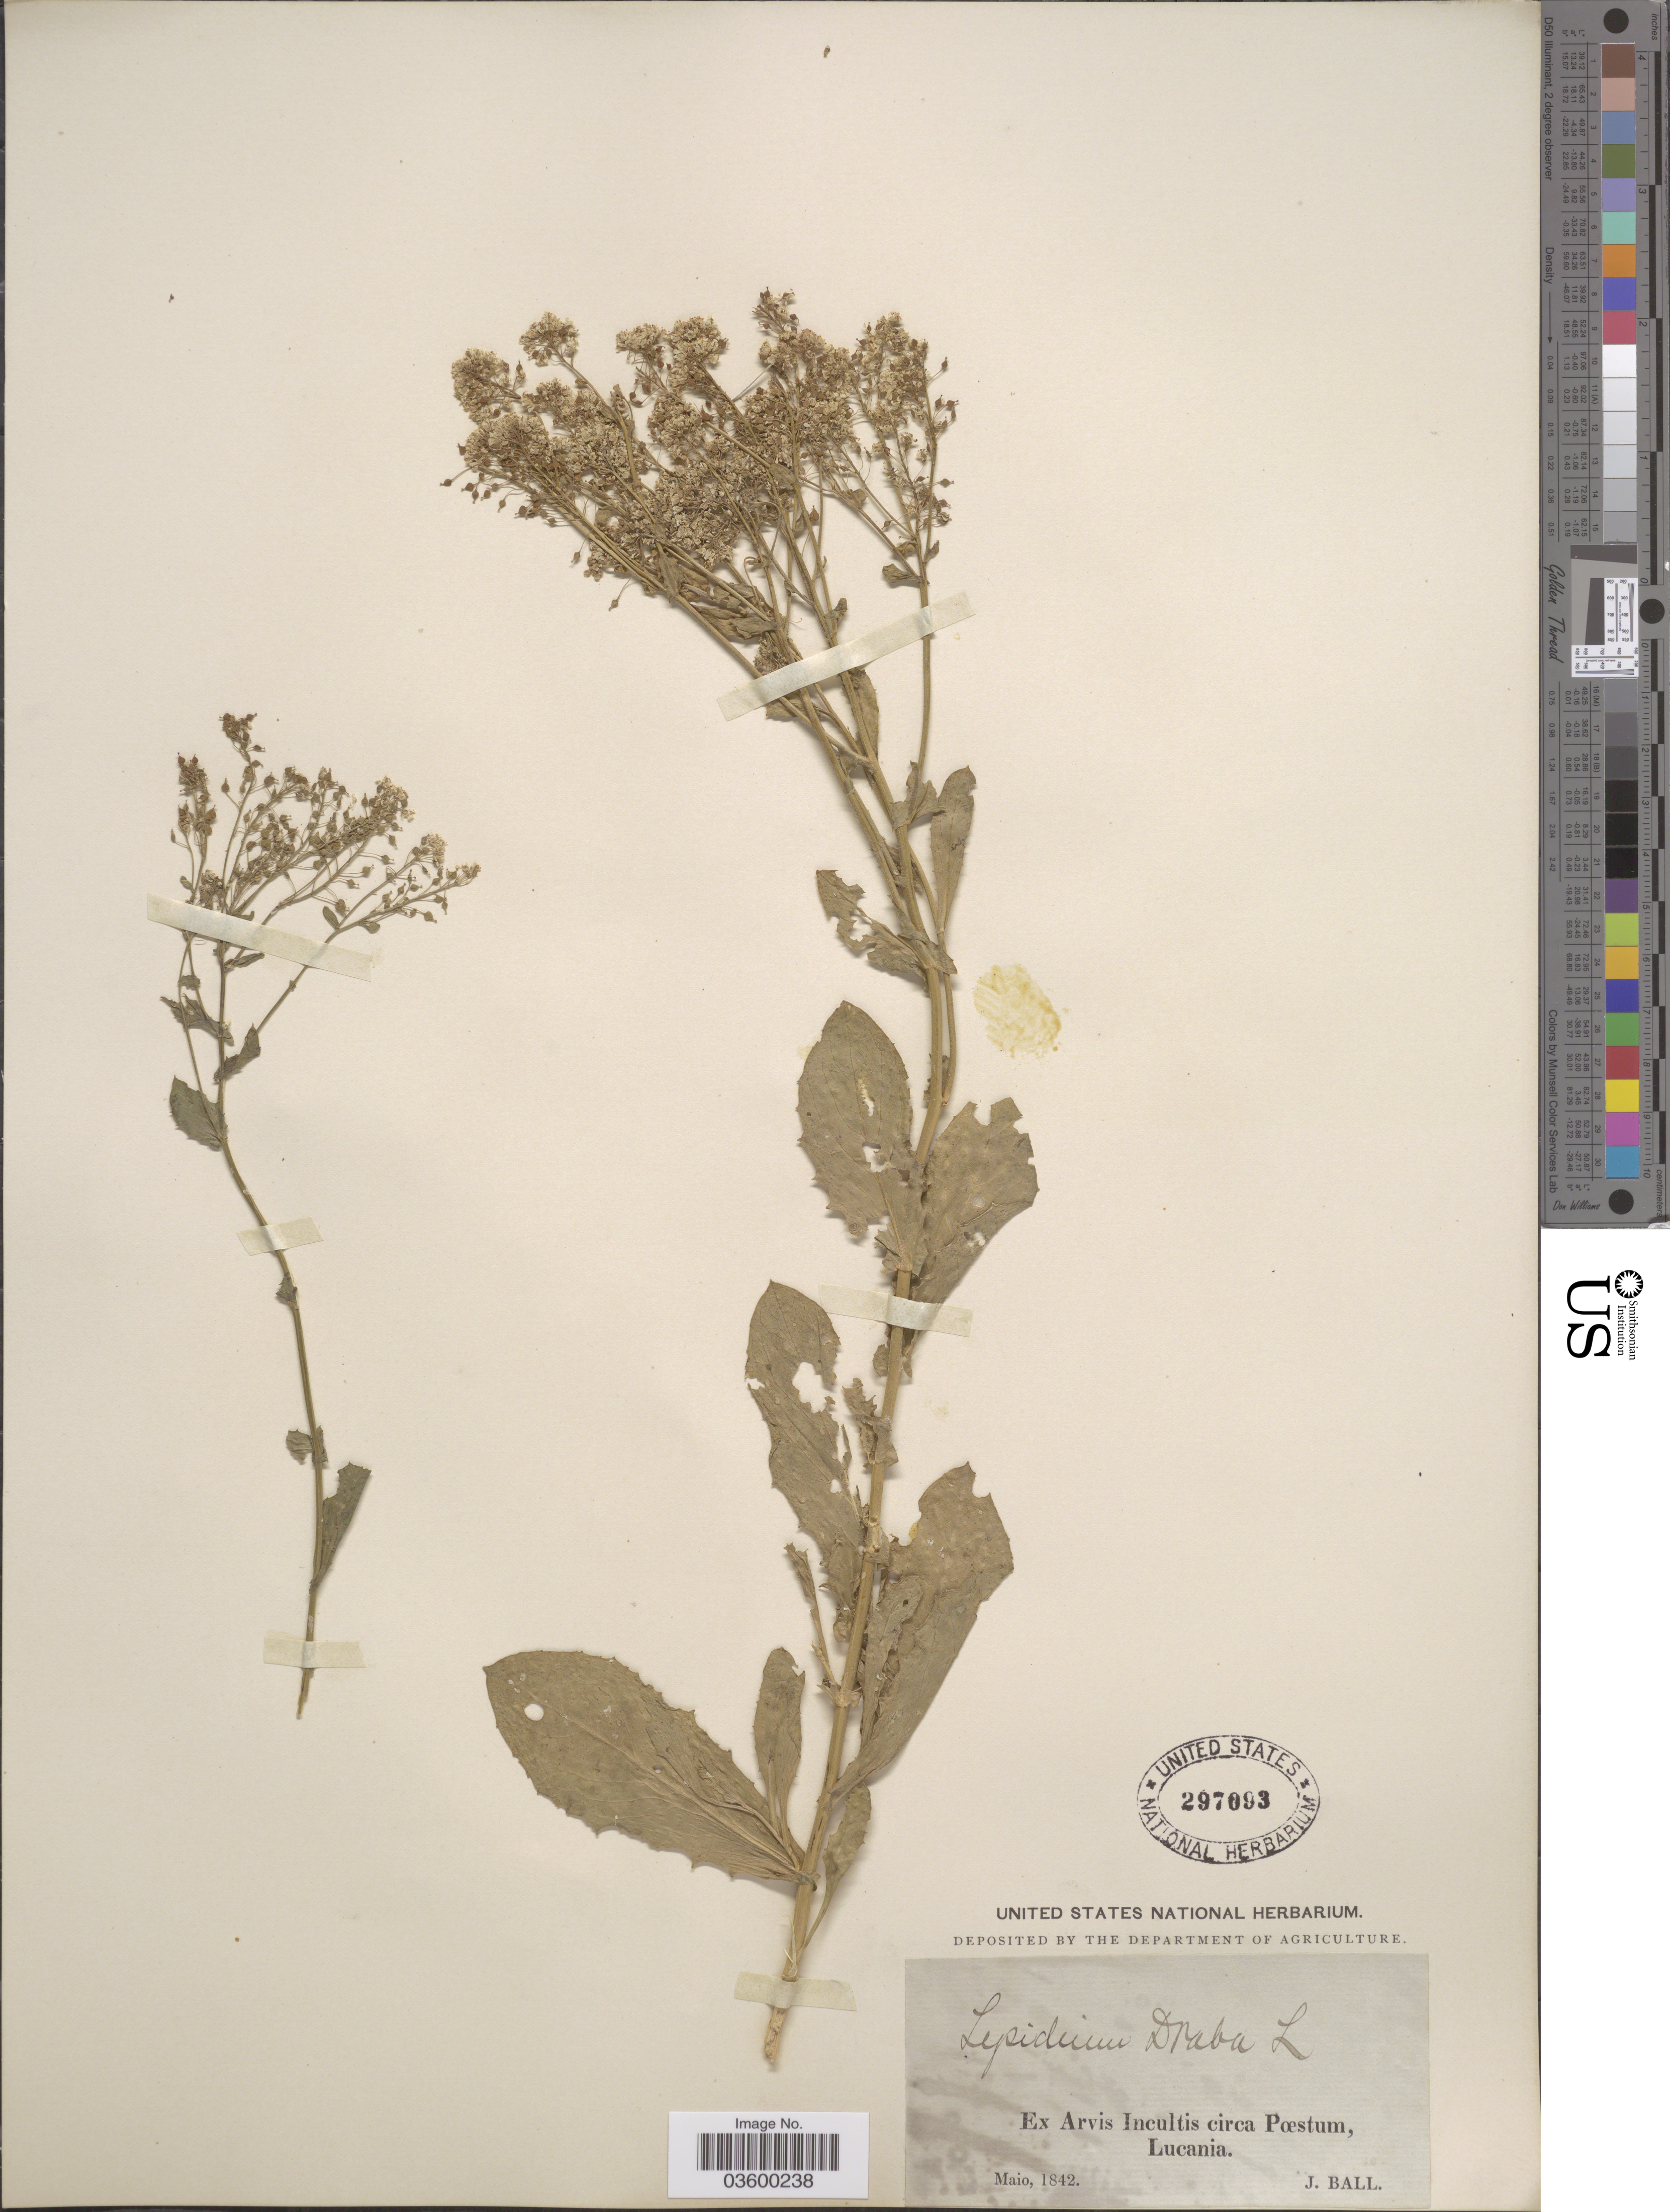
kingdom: Plantae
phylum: Tracheophyta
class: Magnoliopsida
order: Brassicales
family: Brassicaceae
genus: Lepidium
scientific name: Lepidium draba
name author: L.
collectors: J. Ball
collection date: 1842-05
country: Italy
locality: Ex Arvis Incultis circa Pœstum, Lucania.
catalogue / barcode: US 297093